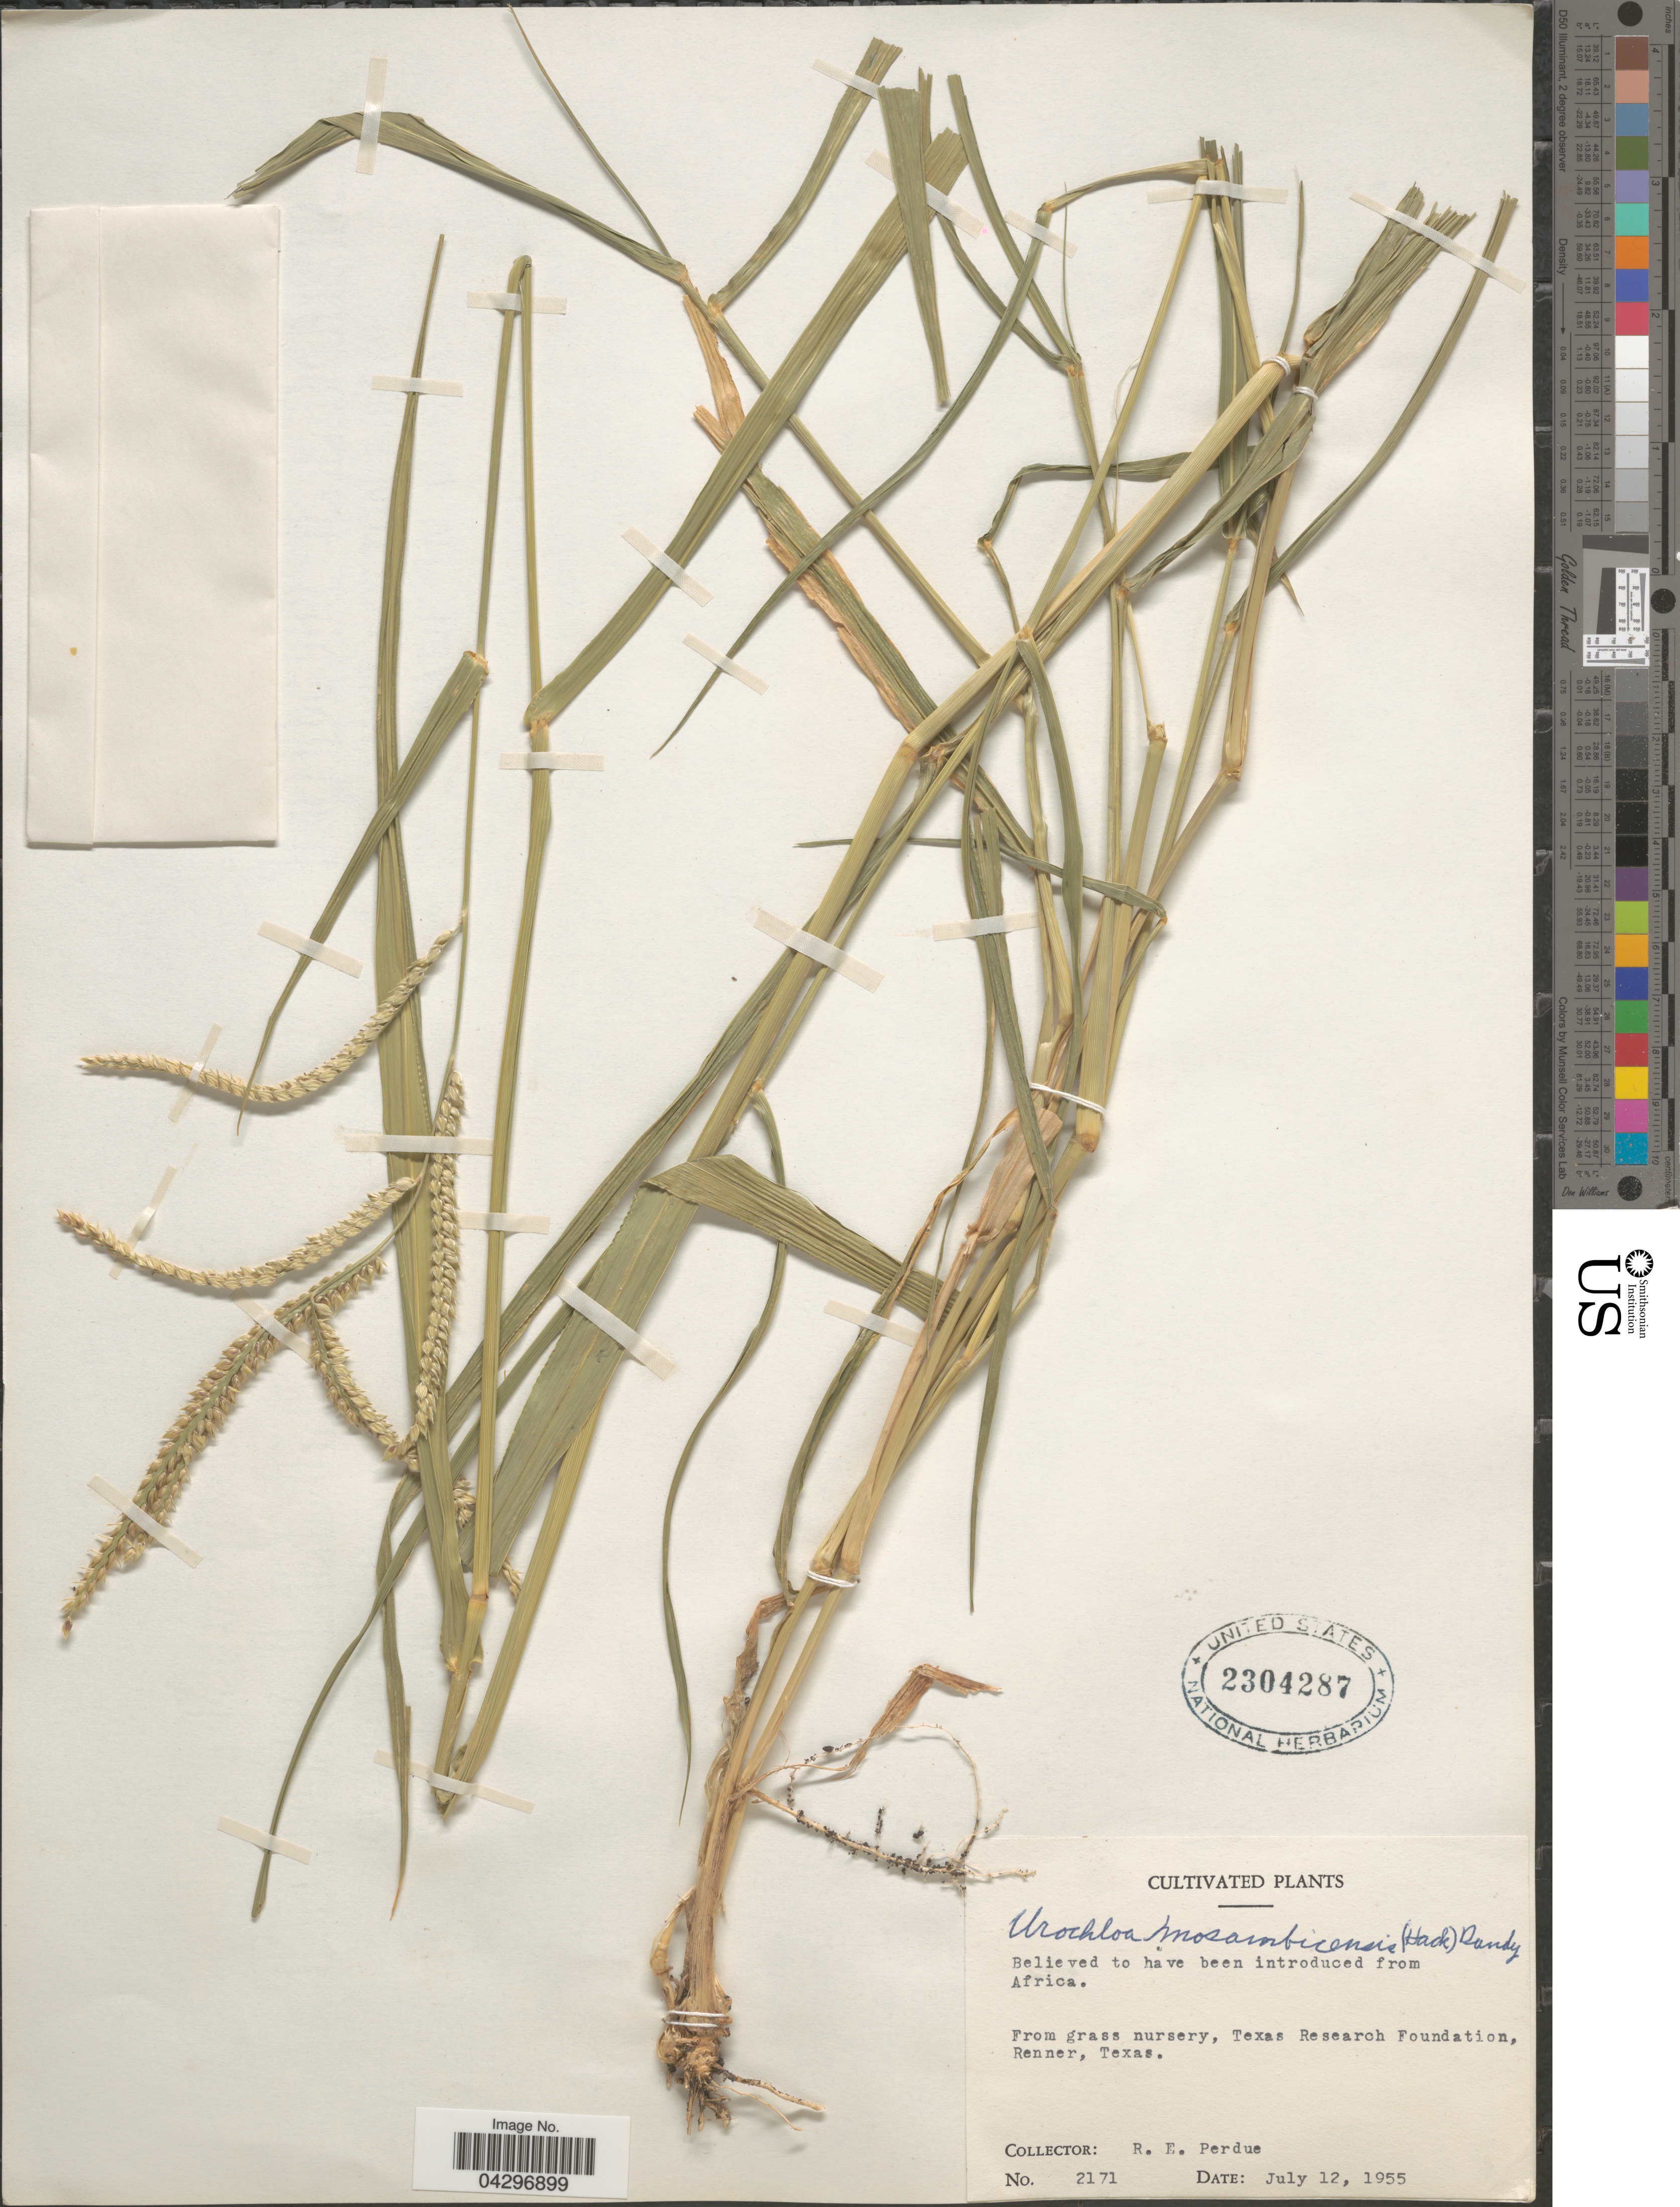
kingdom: Plantae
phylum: Tracheophyta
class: Liliopsida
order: Poales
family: Poaceae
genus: Urochloa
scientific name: Urochloa mosambicensis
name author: (Hack.) Dandy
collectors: R. E. Perdue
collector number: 2171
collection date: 1955-07-12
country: United States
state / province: Texas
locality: From grass nursery, Texas Research Foundation, Renner.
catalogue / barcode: US 2304287